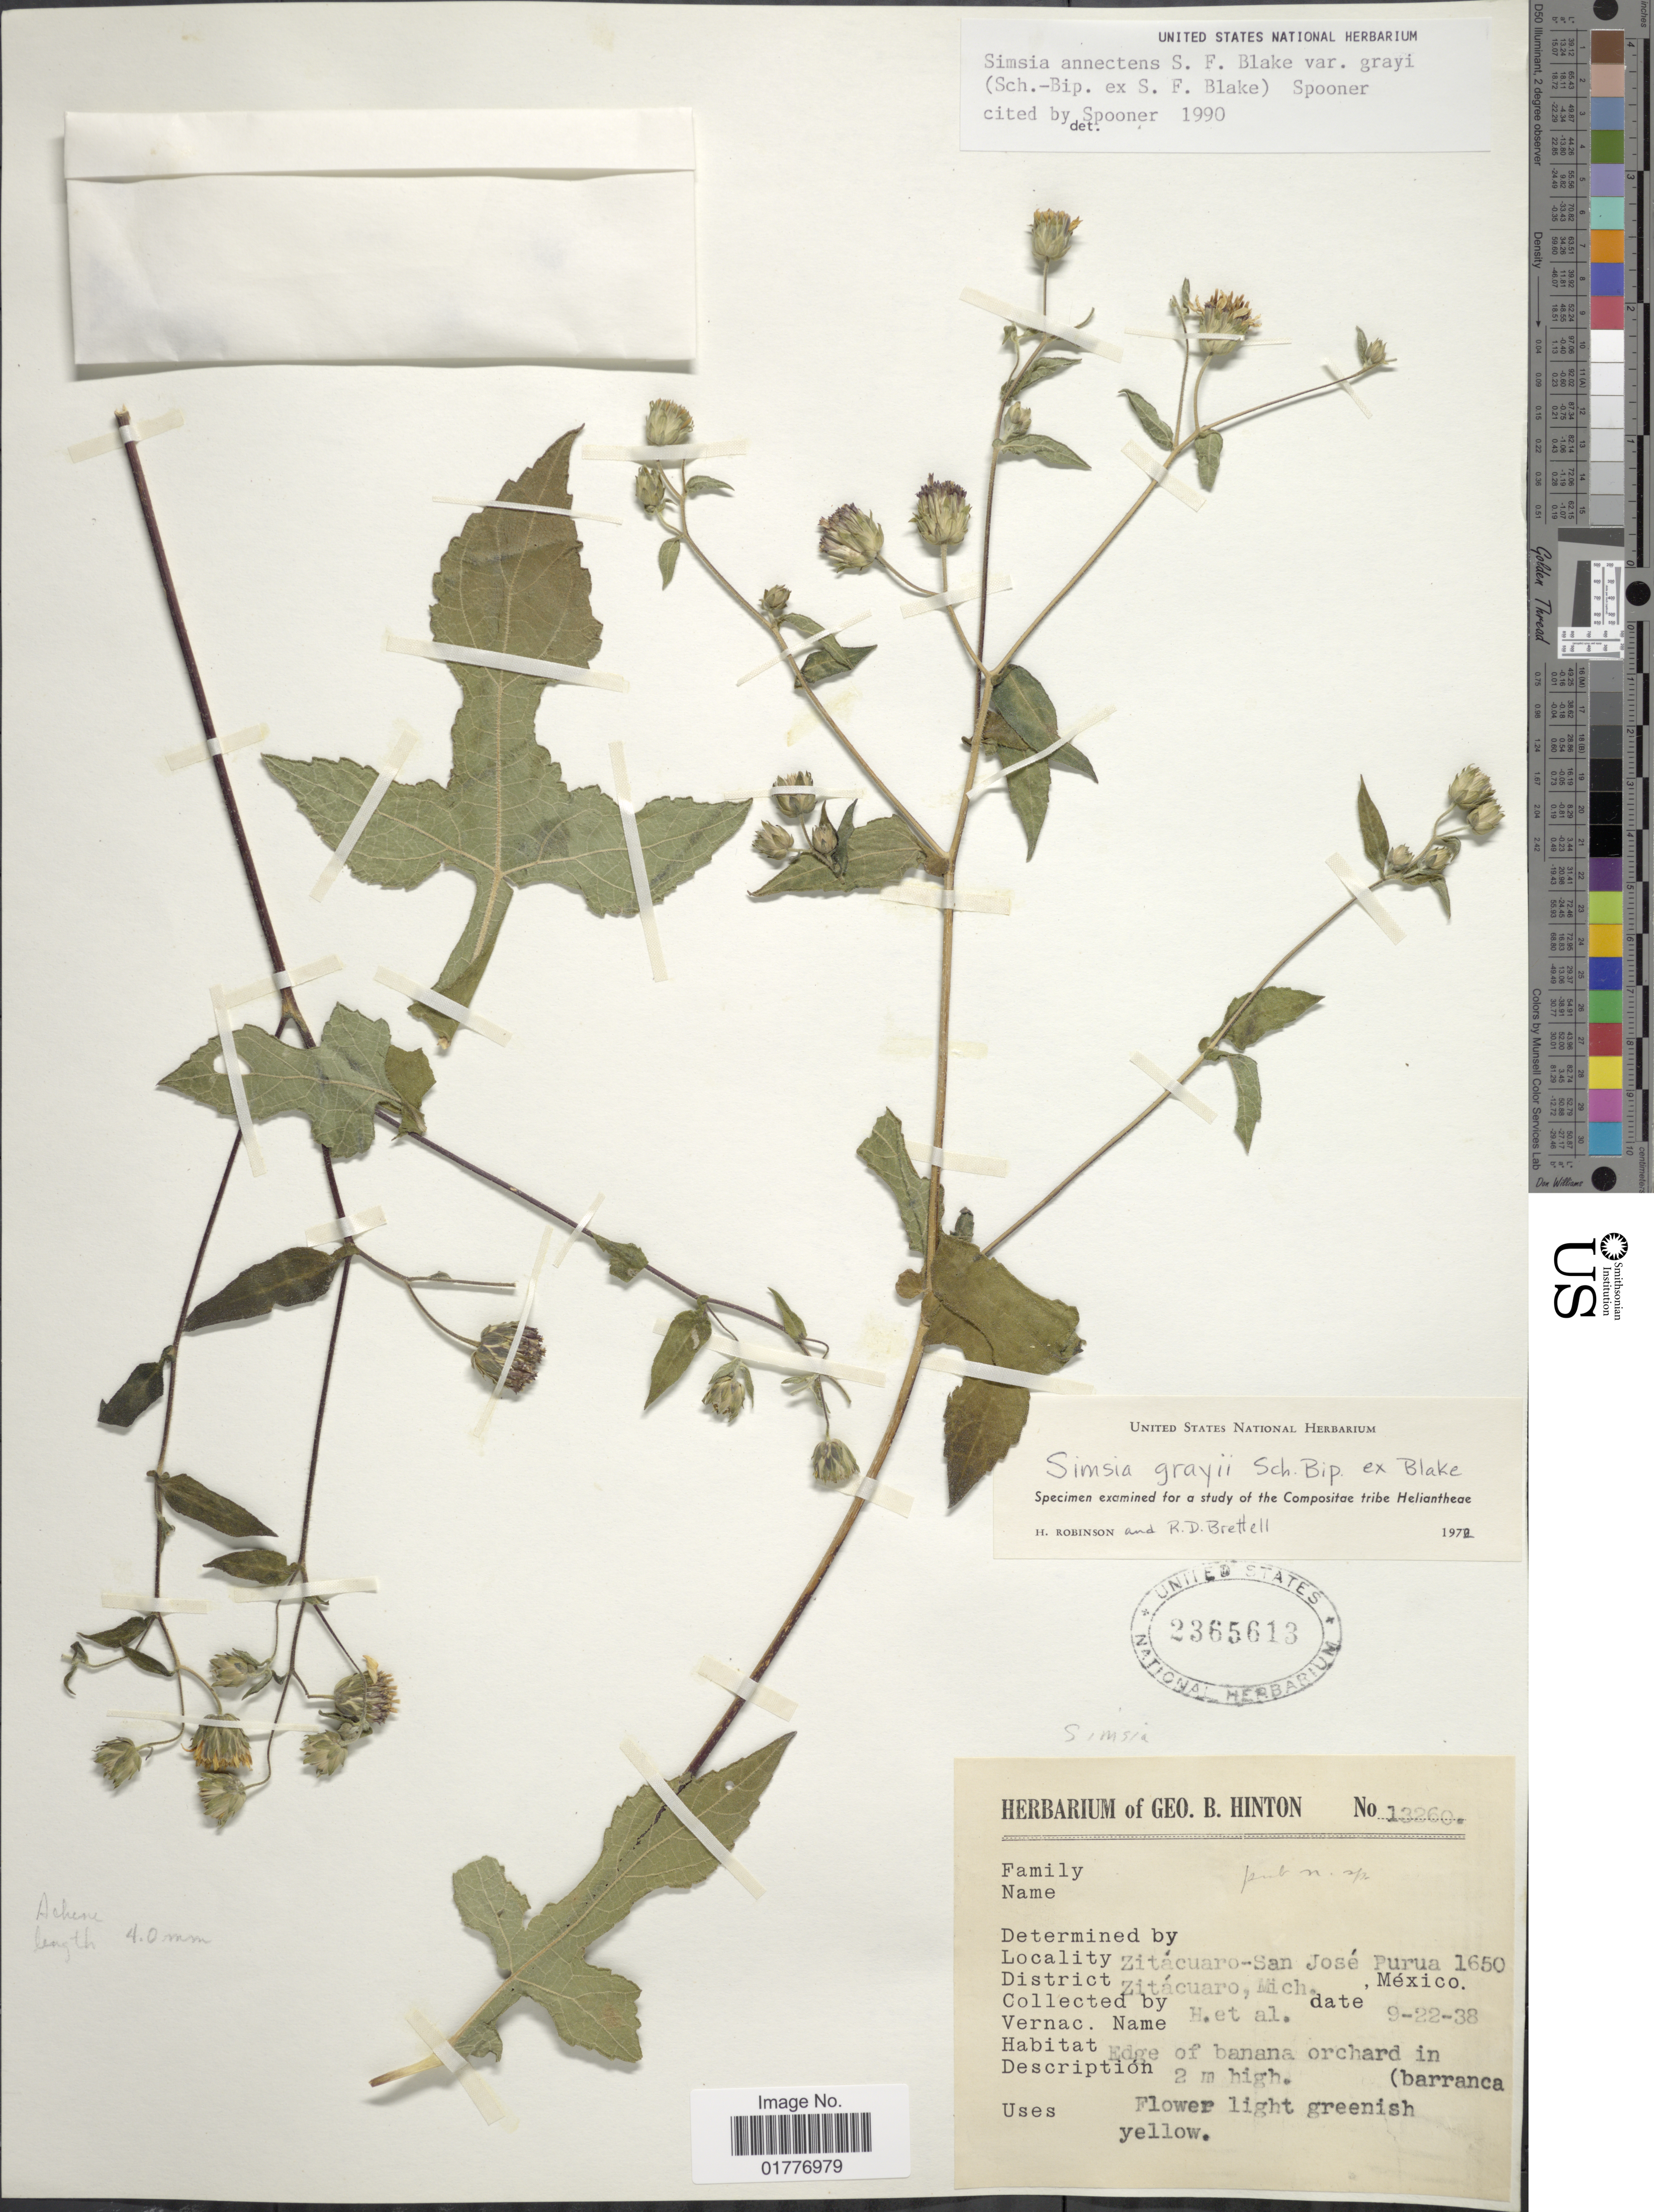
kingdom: Plantae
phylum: Tracheophyta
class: Magnoliopsida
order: Asterales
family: Asteraceae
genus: Simsia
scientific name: Simsia grayi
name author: Sch. Bip. in S.F. Blake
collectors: G. B. Hinton & et al.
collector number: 13260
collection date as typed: Transcribed d/m/y: 22/9/38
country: Mexico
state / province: Michoacán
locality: Zitacuaro-San Jose Purua, District Zitacuaro, Mich., Mexico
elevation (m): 1650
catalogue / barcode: US 2365613